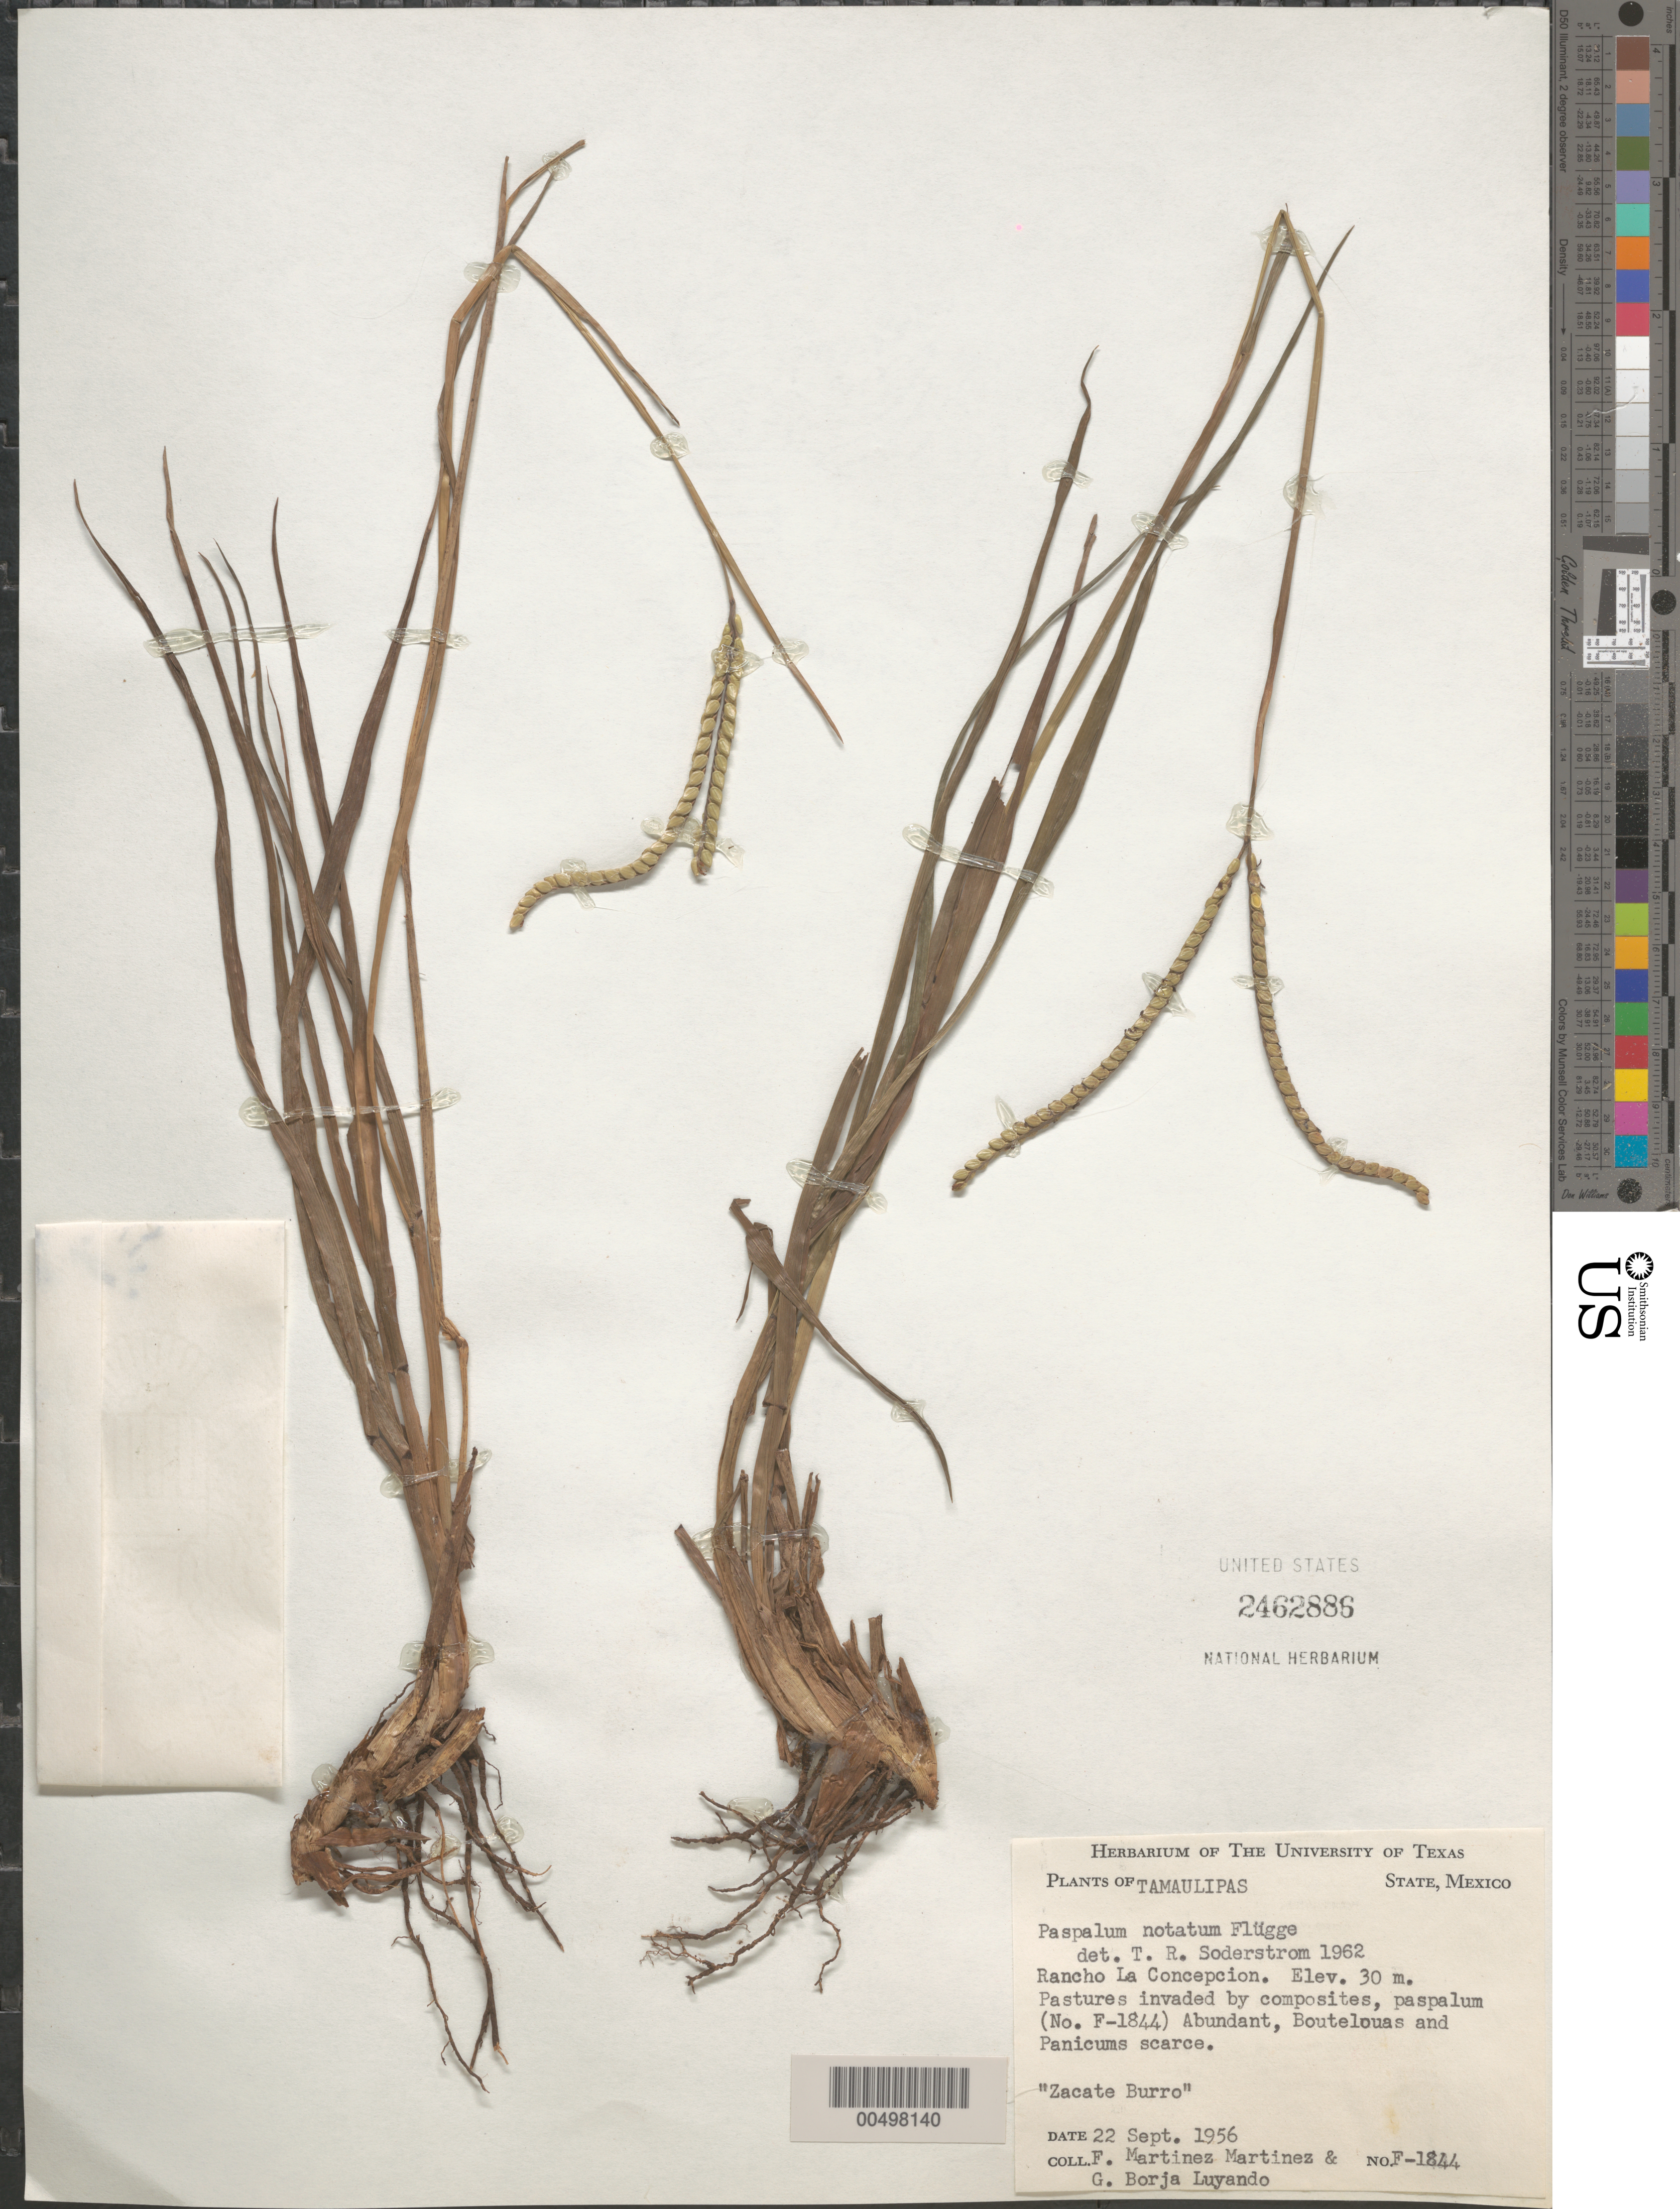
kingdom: Plantae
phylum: Tracheophyta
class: Liliopsida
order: Poales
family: Poaceae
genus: Paspalum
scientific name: Paspalum notatum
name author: Flüggé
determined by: Soderstrom, T. R.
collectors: F. Martinez-M. & G. Borja-Luyando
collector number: F-1844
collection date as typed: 22 Sep 1956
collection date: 1956-09-22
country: Mexico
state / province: Tamaulipas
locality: Rancho La Concepcion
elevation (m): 30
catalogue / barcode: US 2462886